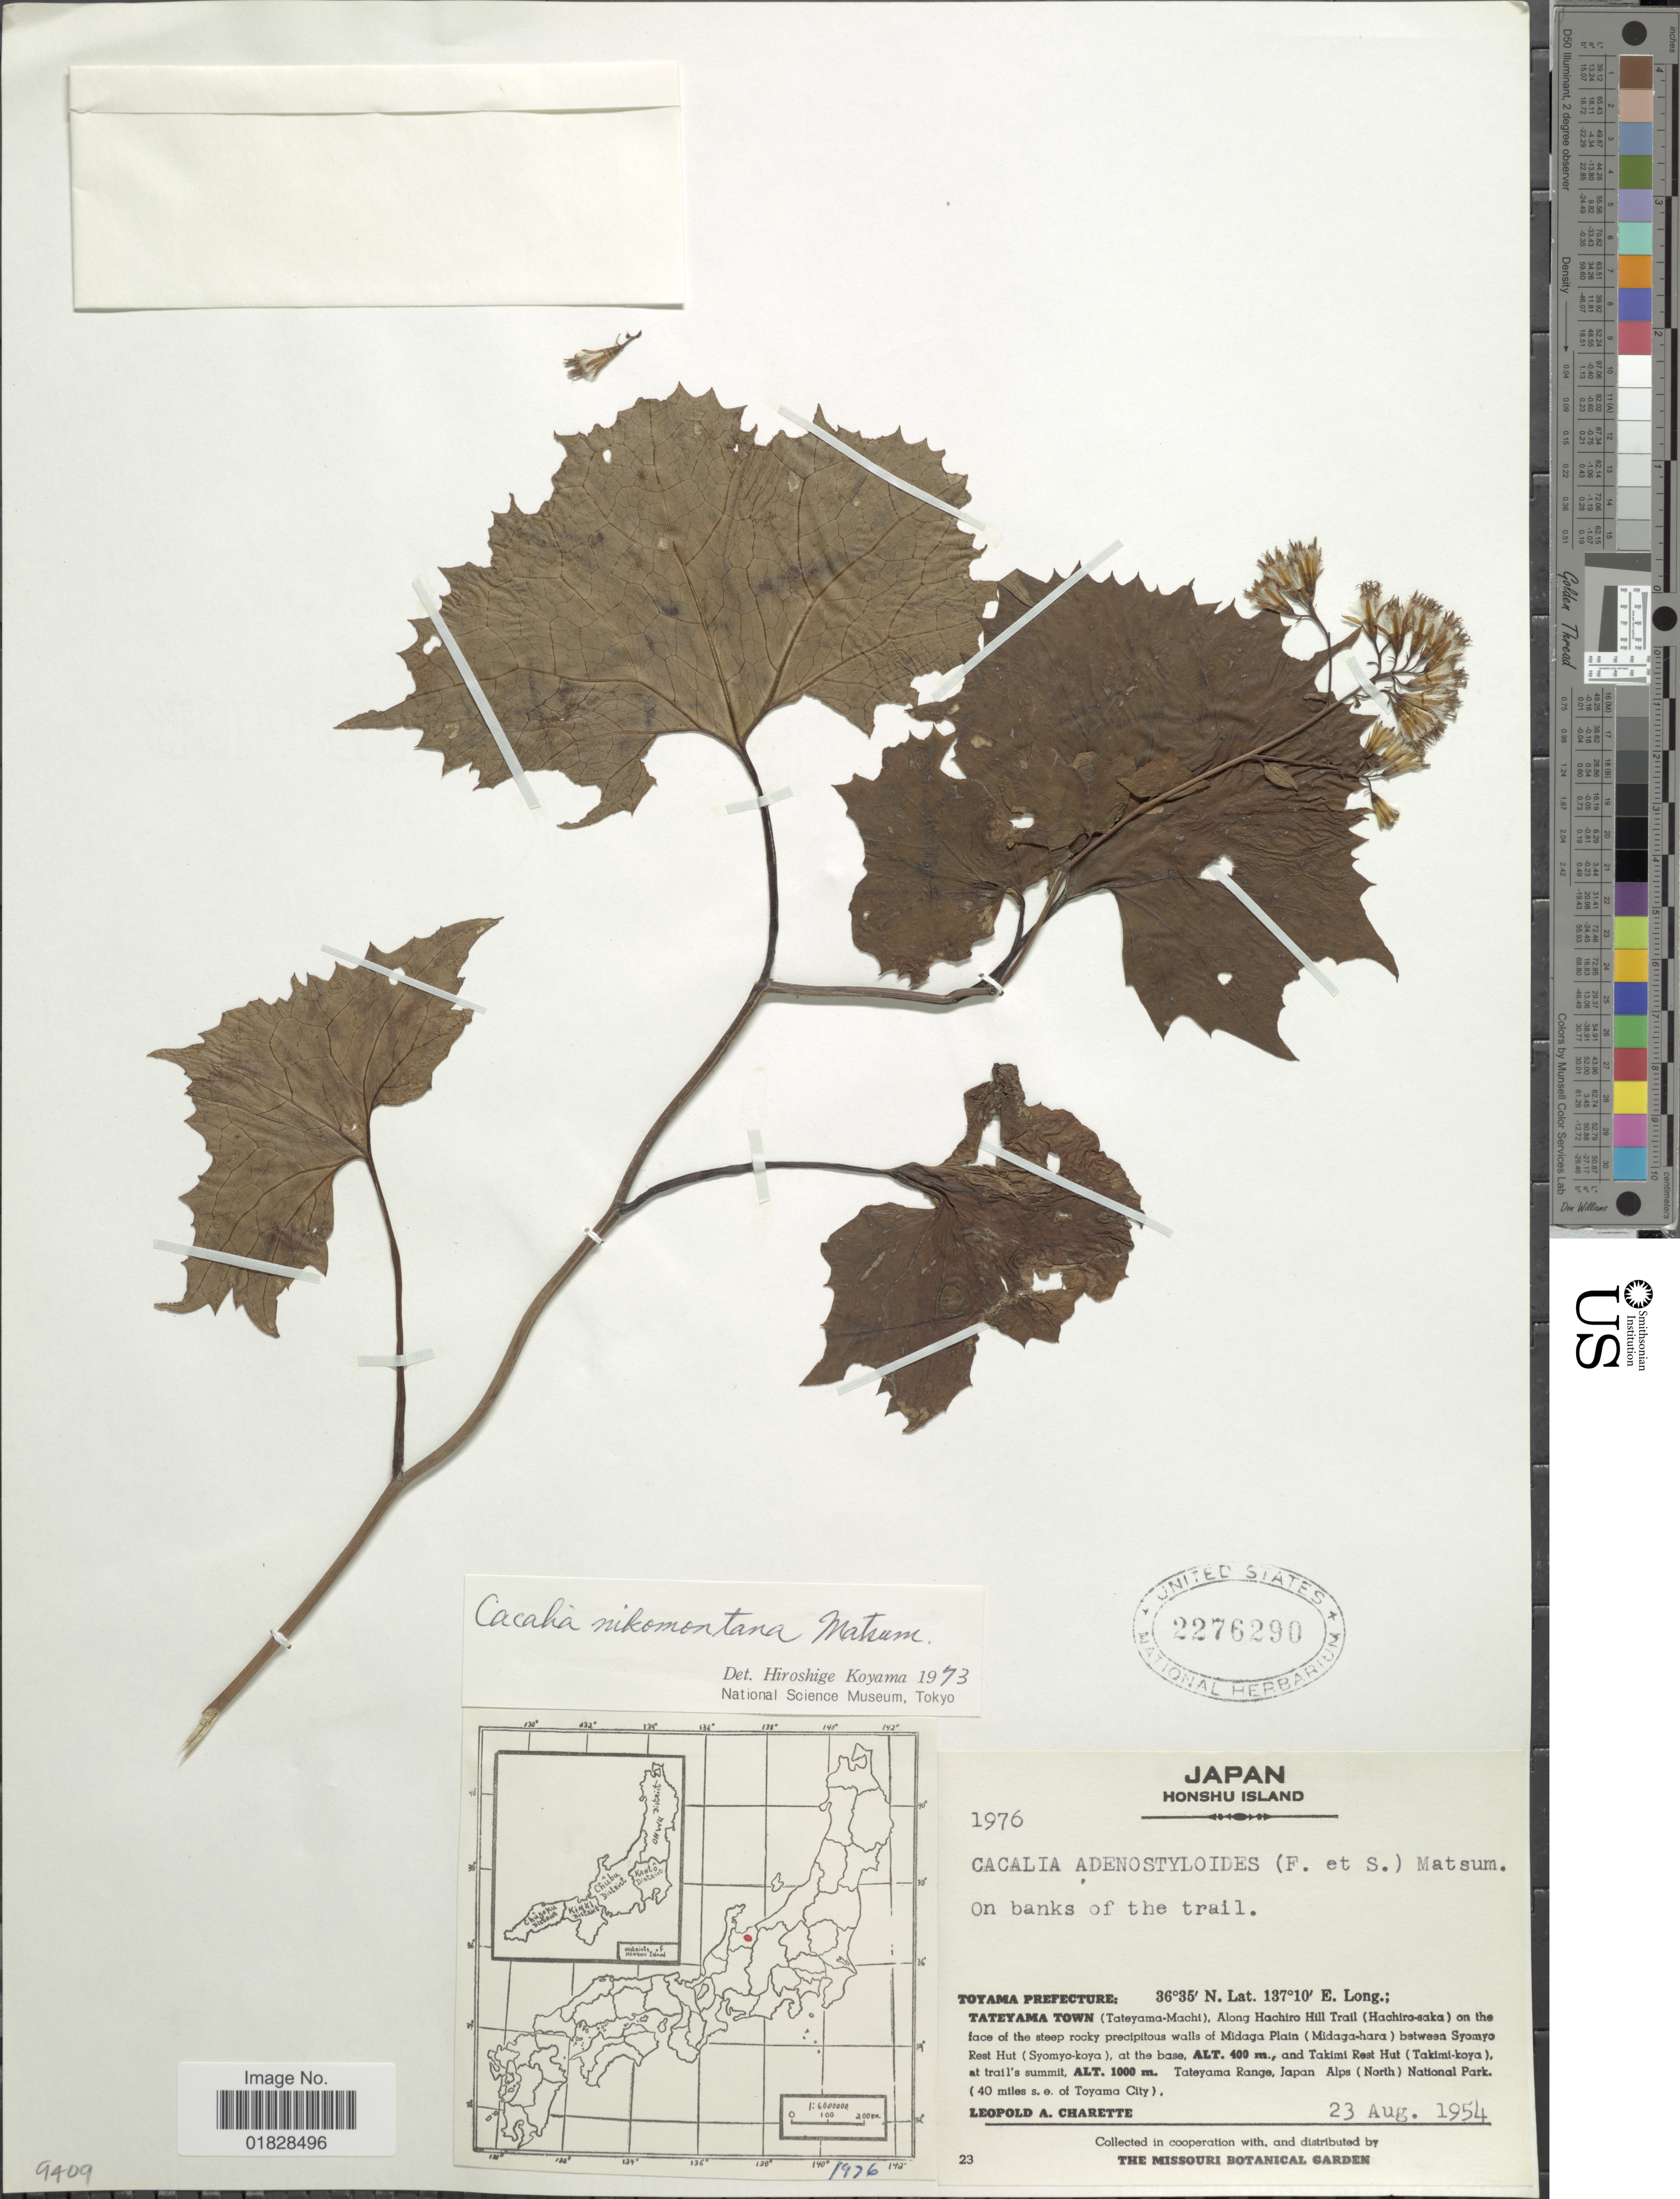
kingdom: Plantae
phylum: Tracheophyta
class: Magnoliopsida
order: Asterales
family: Asteraceae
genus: Parasenecio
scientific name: Parasenecio nikomontanus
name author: (Matsum.) H. Koyama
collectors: L. A. Charette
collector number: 1976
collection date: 1954-08-23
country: Japan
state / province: Toyama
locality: Honshu Island. Toyama Prefecture: Tateyama Town (Tateyama-machi), Along Hachiro Hill Trail (Hachiro-saka) on the face of the steep rocky precipitous walls of Midaga Plain (Midaga-hara) between Syomyo Rest Hut (Syomyo-koya), at the base, and Takimi Rest Hut (Takimi-koya), at trail's summit. Tateyama Range, Japan Alps (North) National Park. (40 miles s.e. of Toyama City)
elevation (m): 400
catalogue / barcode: US 2276290